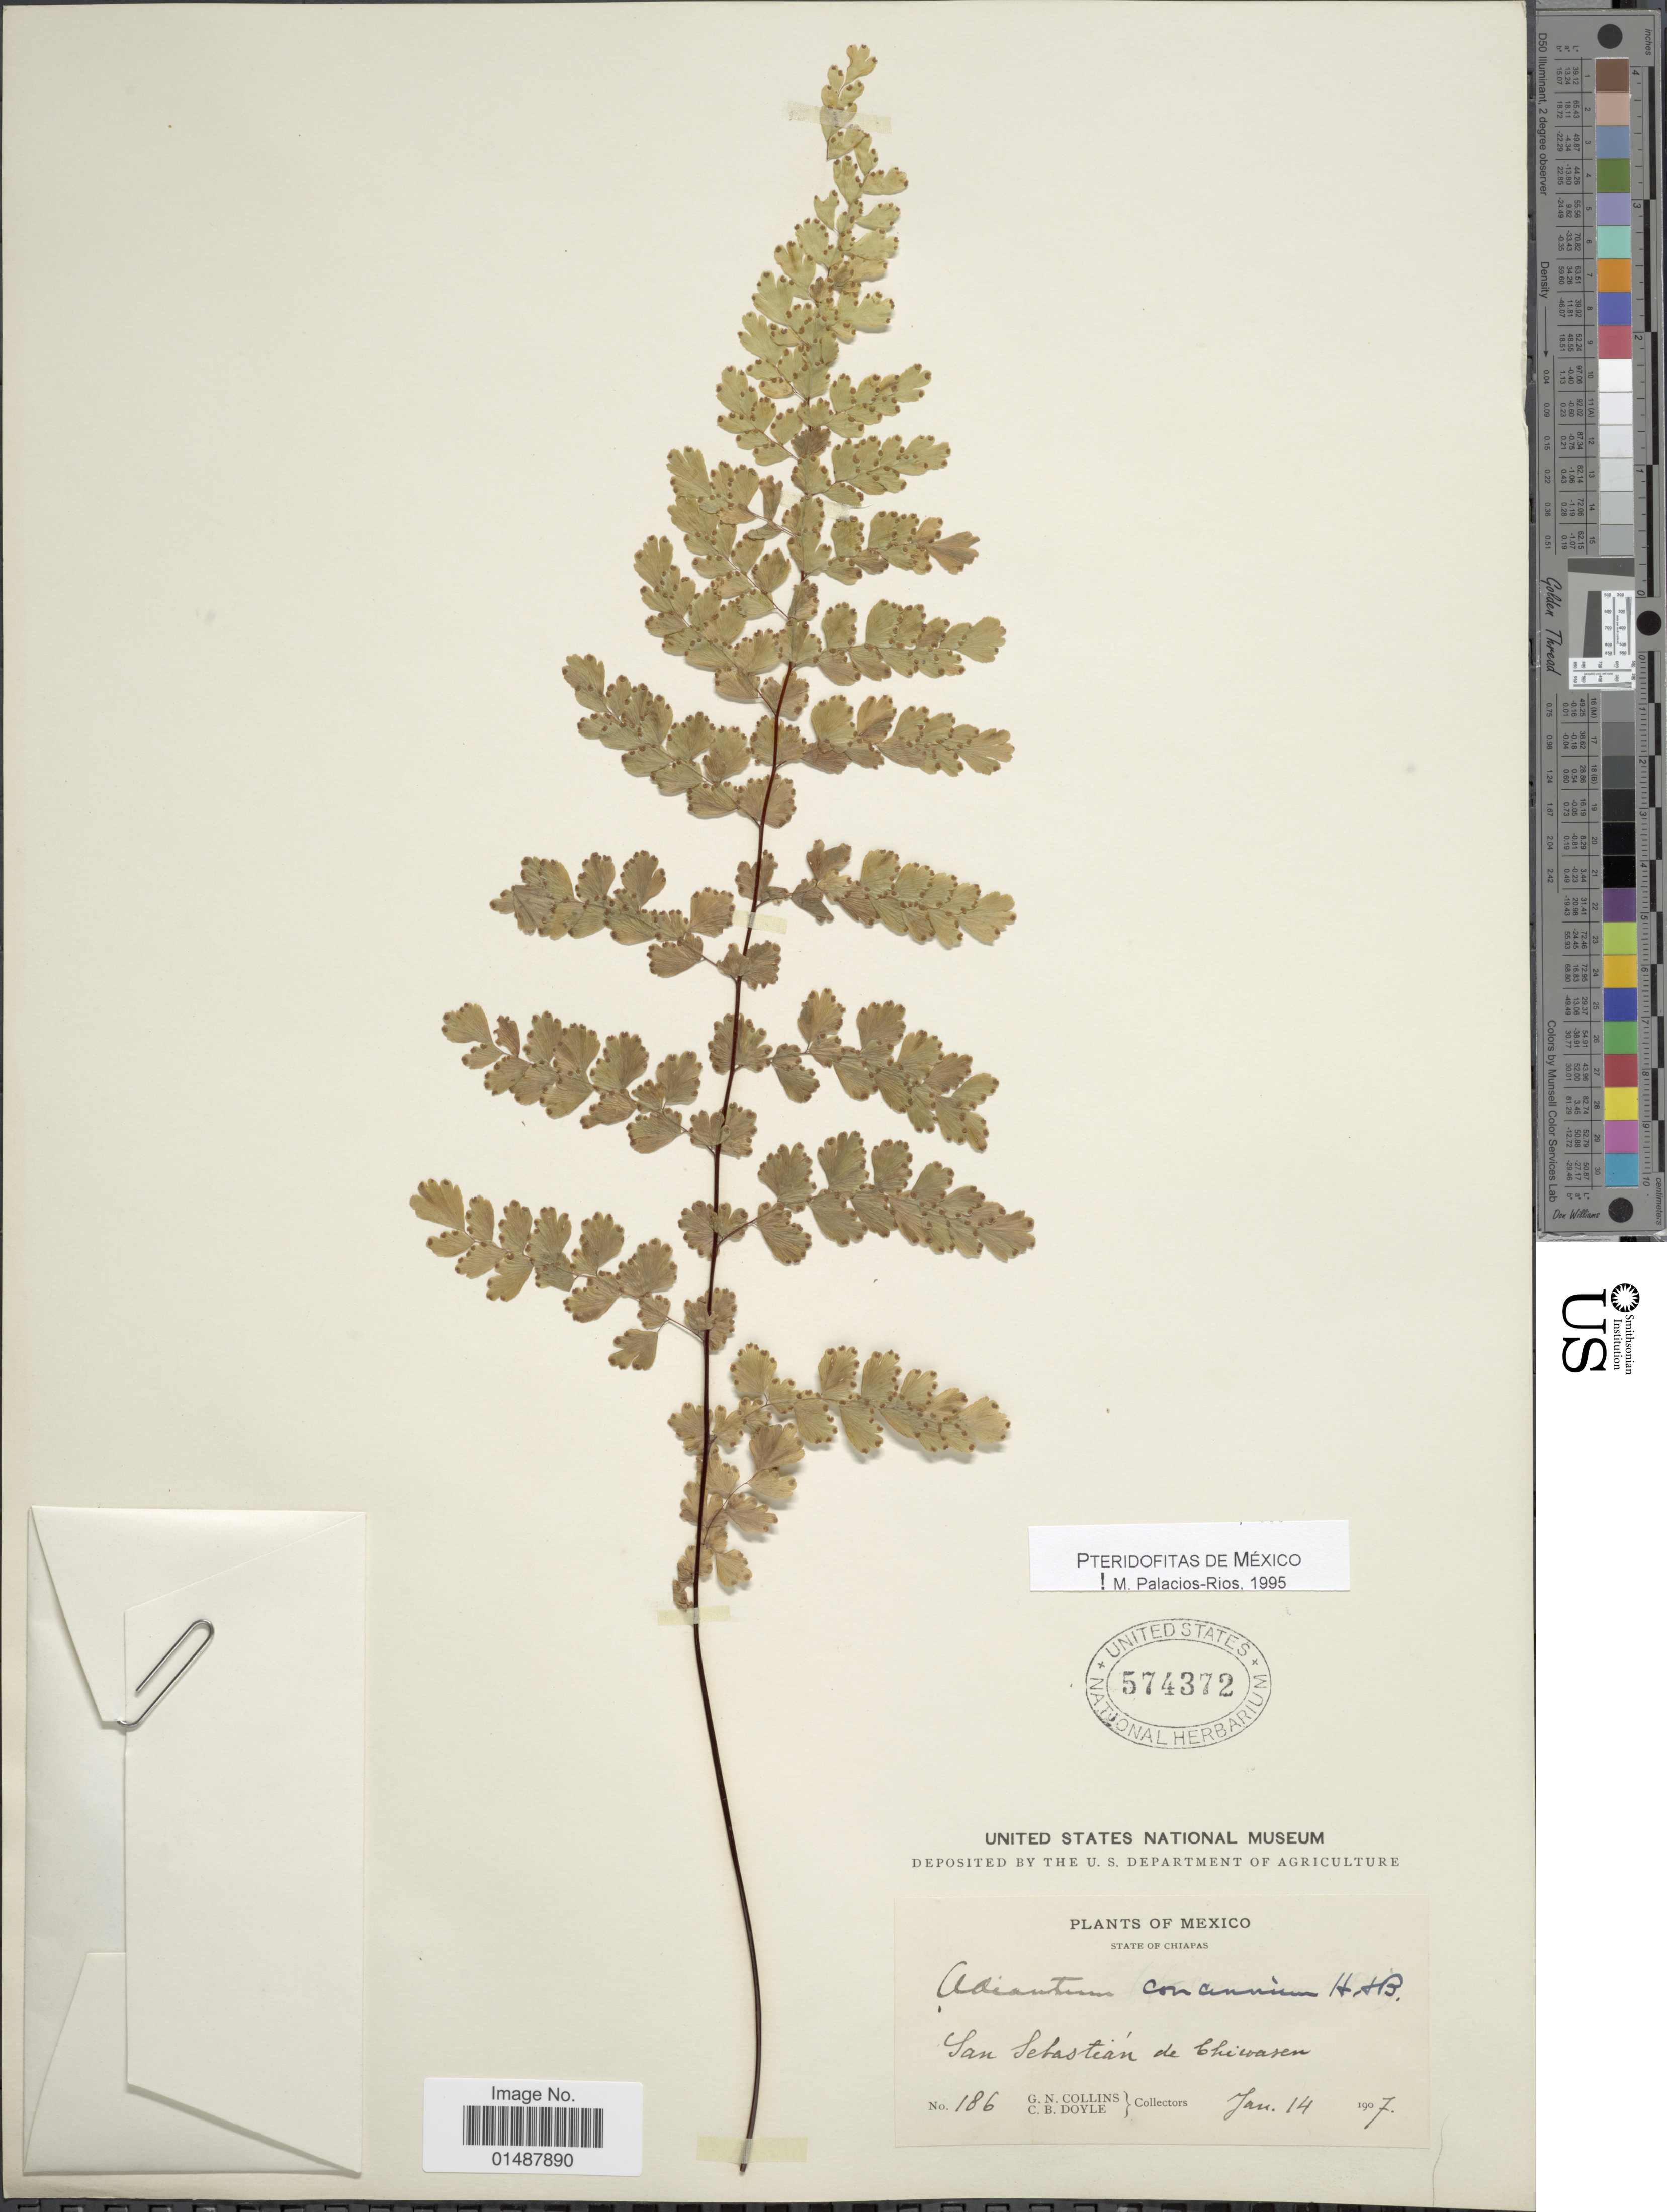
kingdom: Plantae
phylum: Tracheophyta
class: Polypodiopsida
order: Polypodiales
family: Pteridaceae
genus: Adiantum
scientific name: Adiantum concinnum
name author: Humb. & Bonpl. ex Willd.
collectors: G. Collins & C. Doyle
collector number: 186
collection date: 1907-01-14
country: Mexico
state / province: Chiapas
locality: San Sebastian de Chicoasen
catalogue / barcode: US 574372